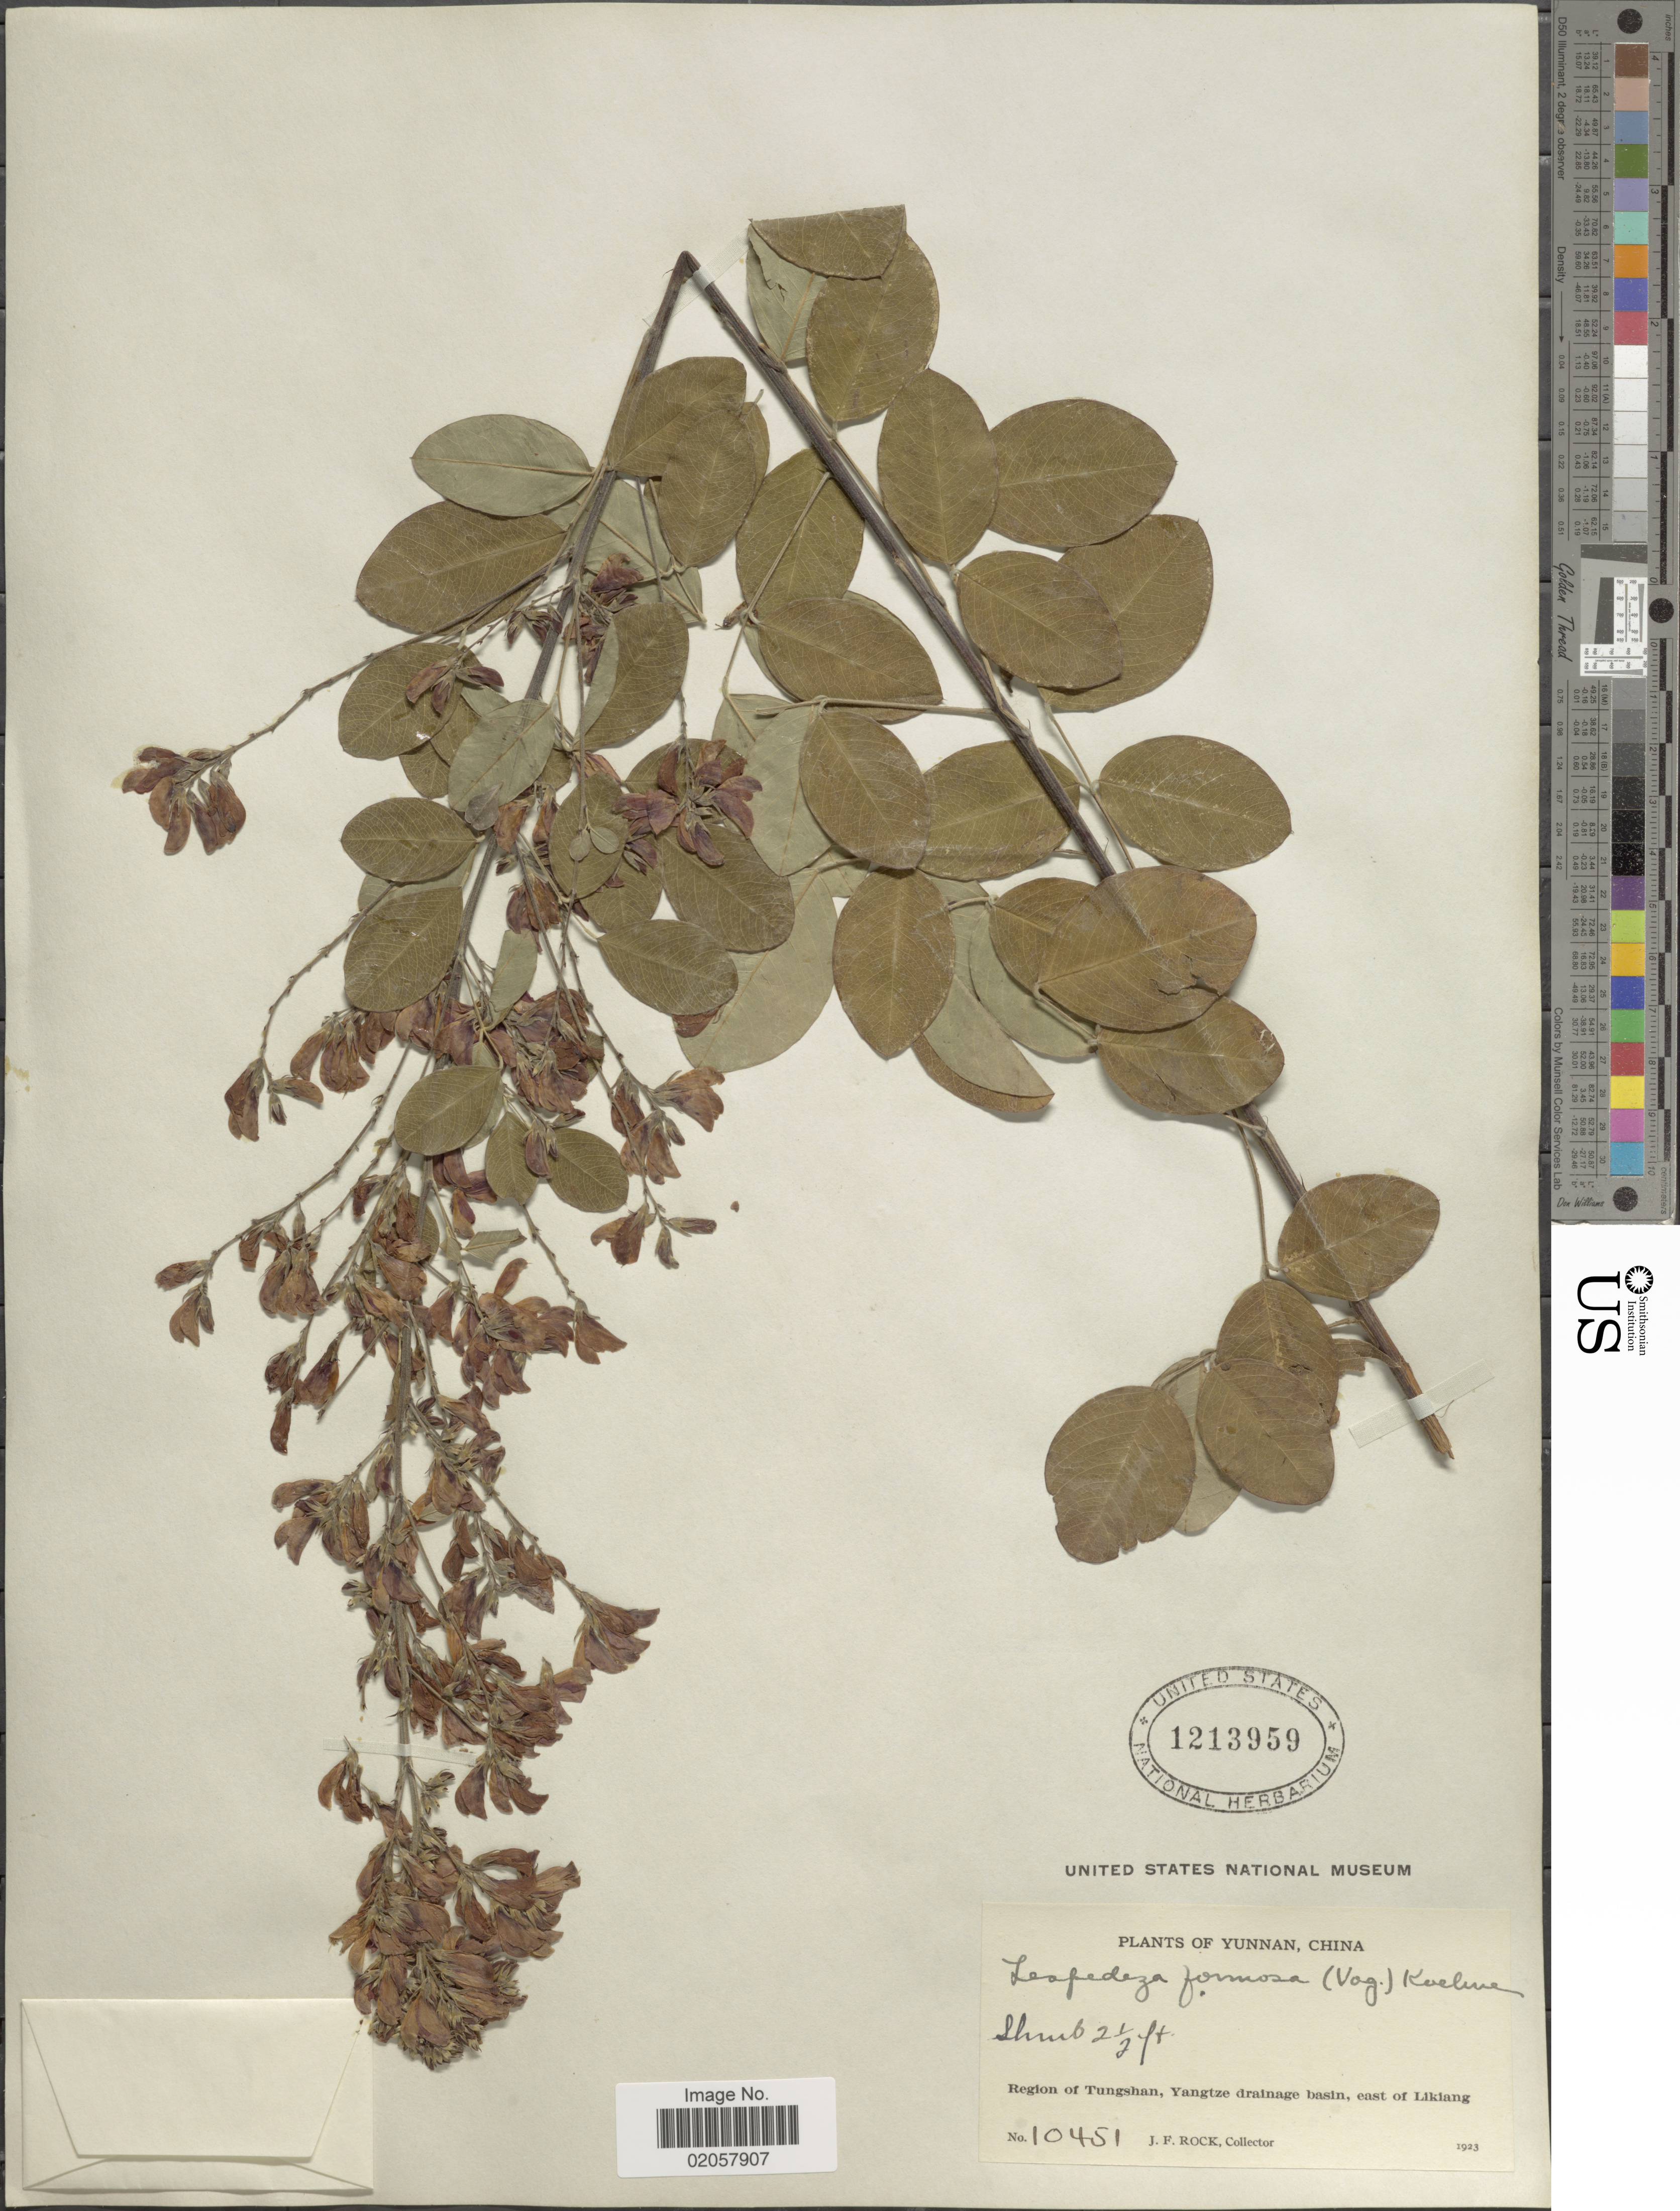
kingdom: Plantae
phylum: Tracheophyta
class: Magnoliopsida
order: Fabales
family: Fabaceae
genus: Lespedeza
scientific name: Lespedeza formosa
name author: (Vogel) Koehne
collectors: J. Rock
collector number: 10451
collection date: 1923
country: China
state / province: Yunnan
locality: Region of Tungshan, Ynagtze drainage basin, east of Likiang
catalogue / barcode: US 1213959